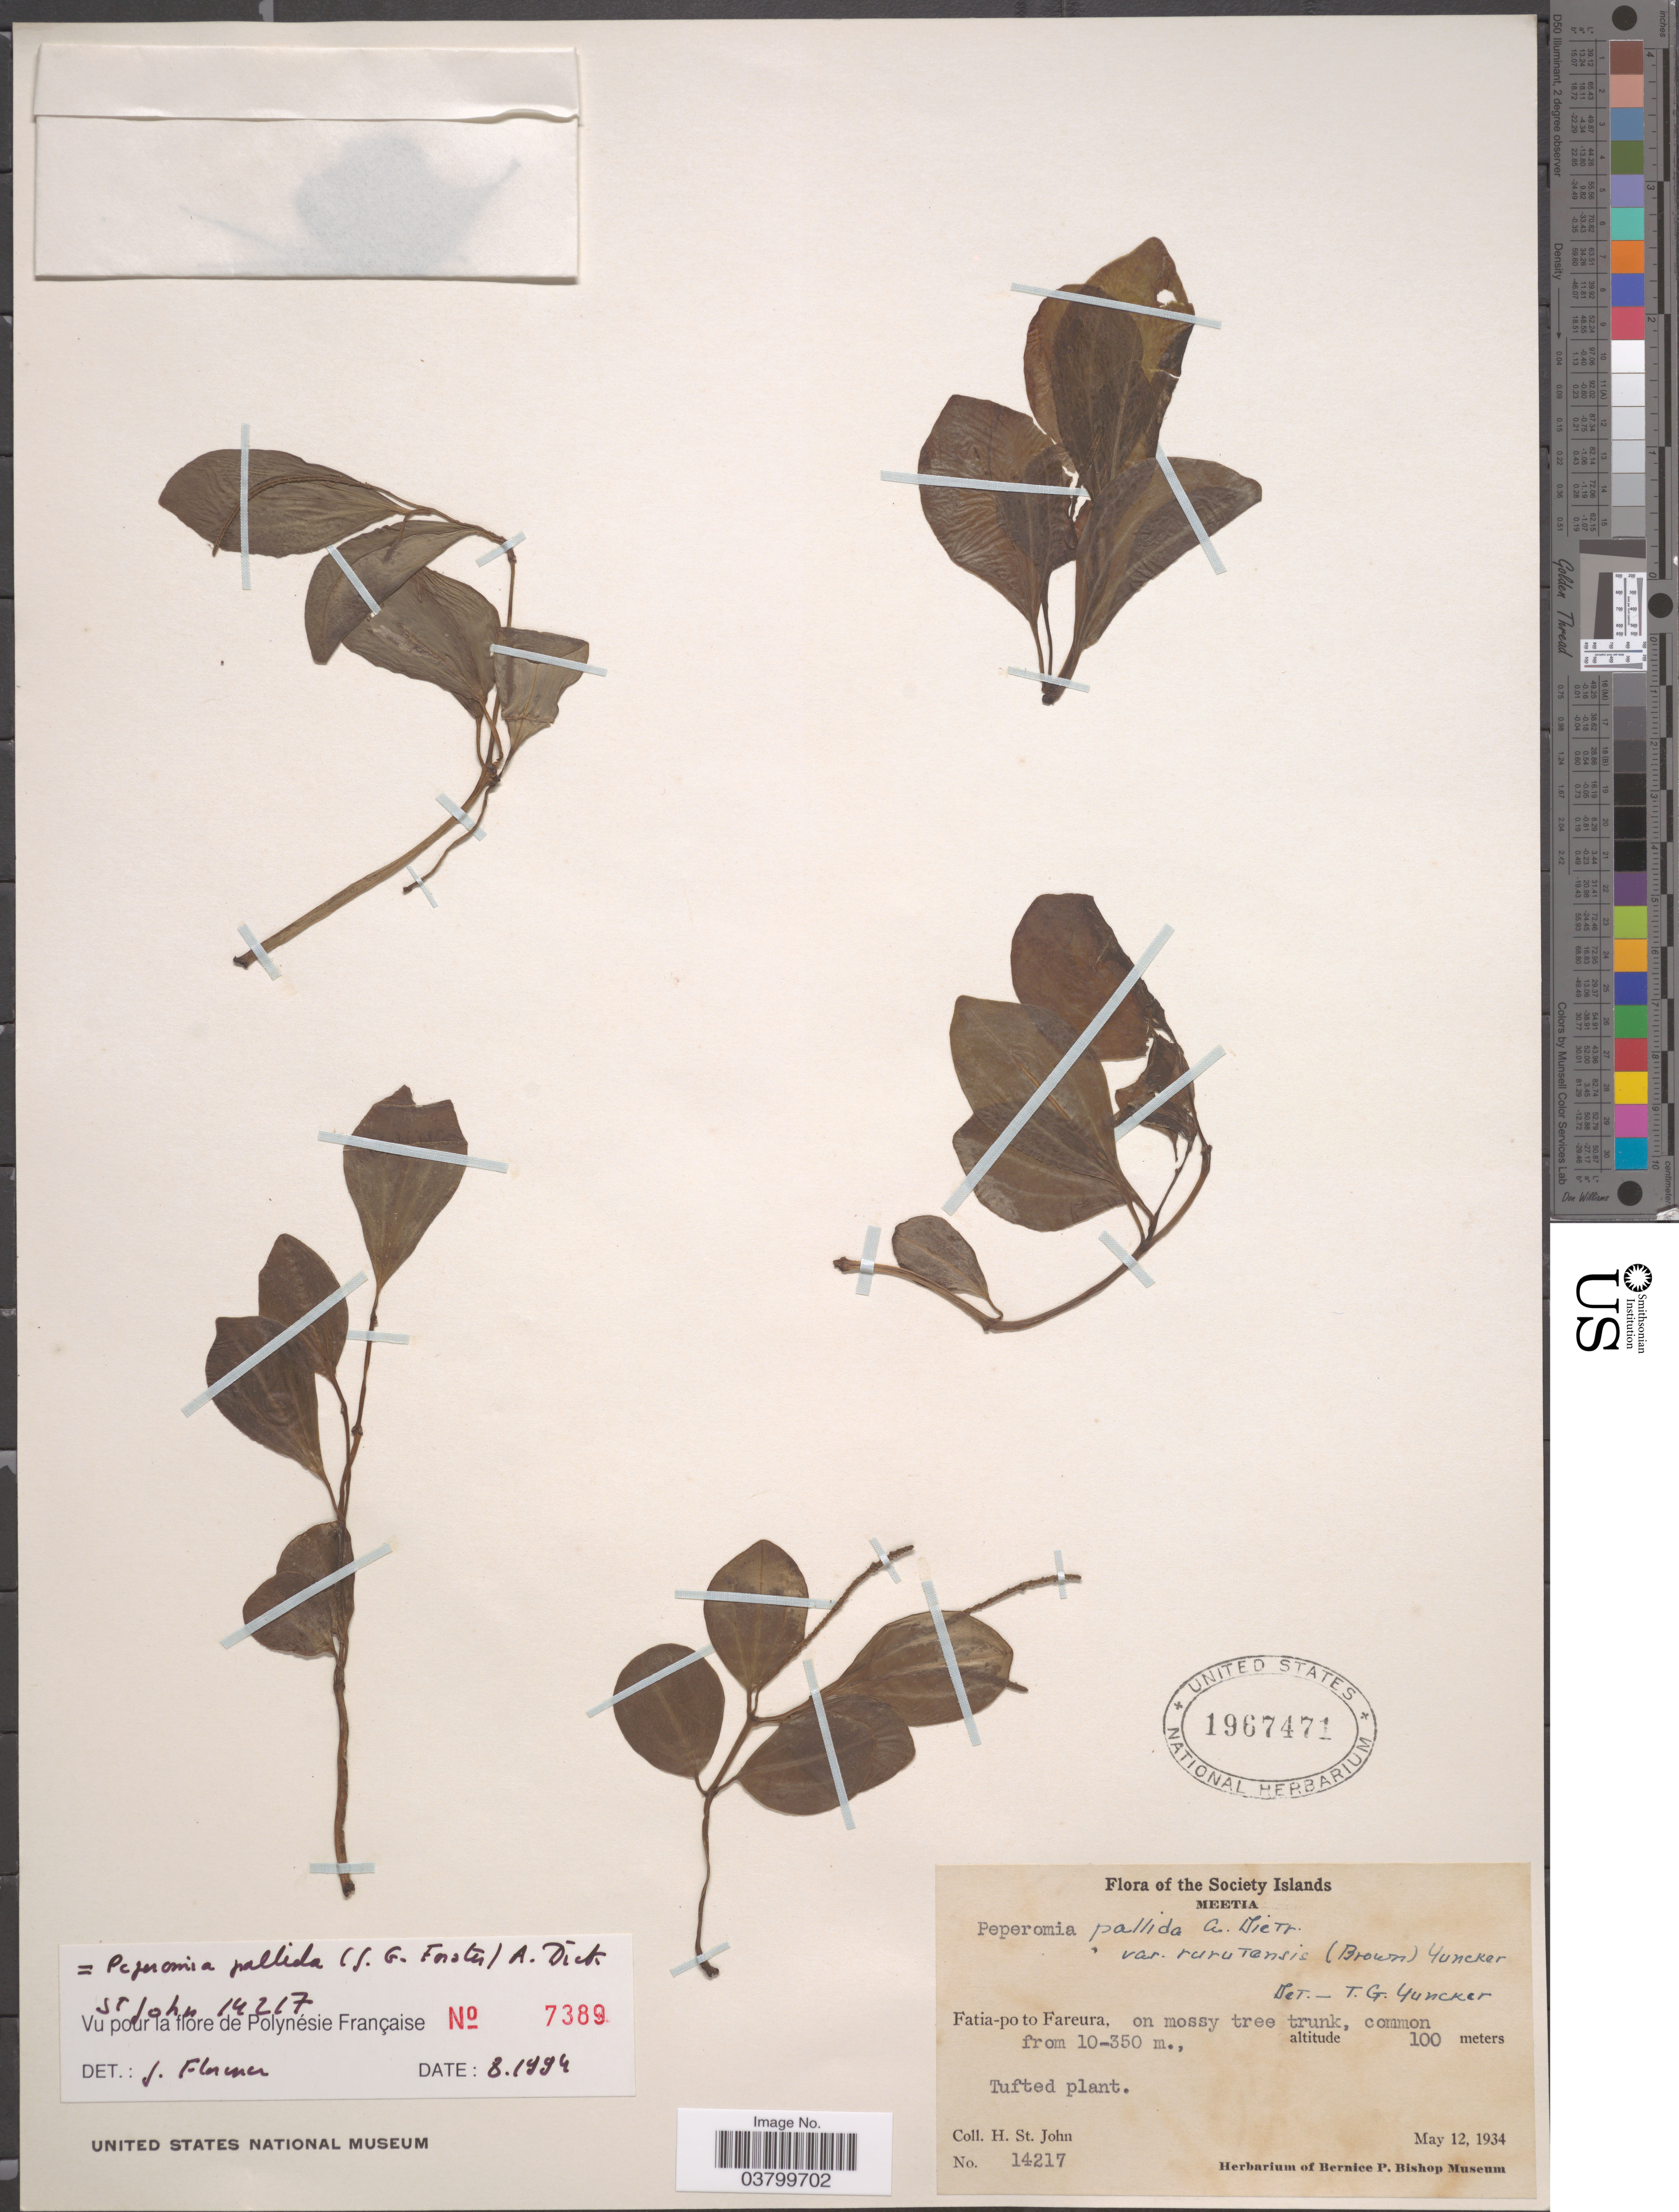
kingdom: Plantae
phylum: Tracheophyta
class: Magnoliopsida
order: Piperales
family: Piperaceae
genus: Peperomia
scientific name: Peperomia pallida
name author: (G. Forst.) Dietr.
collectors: H. St. John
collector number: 14217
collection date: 1934-05-12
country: French Polynesia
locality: The Society Islands. Meetia. Fatia-po to Fareura.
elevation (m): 100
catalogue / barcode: US 1967471